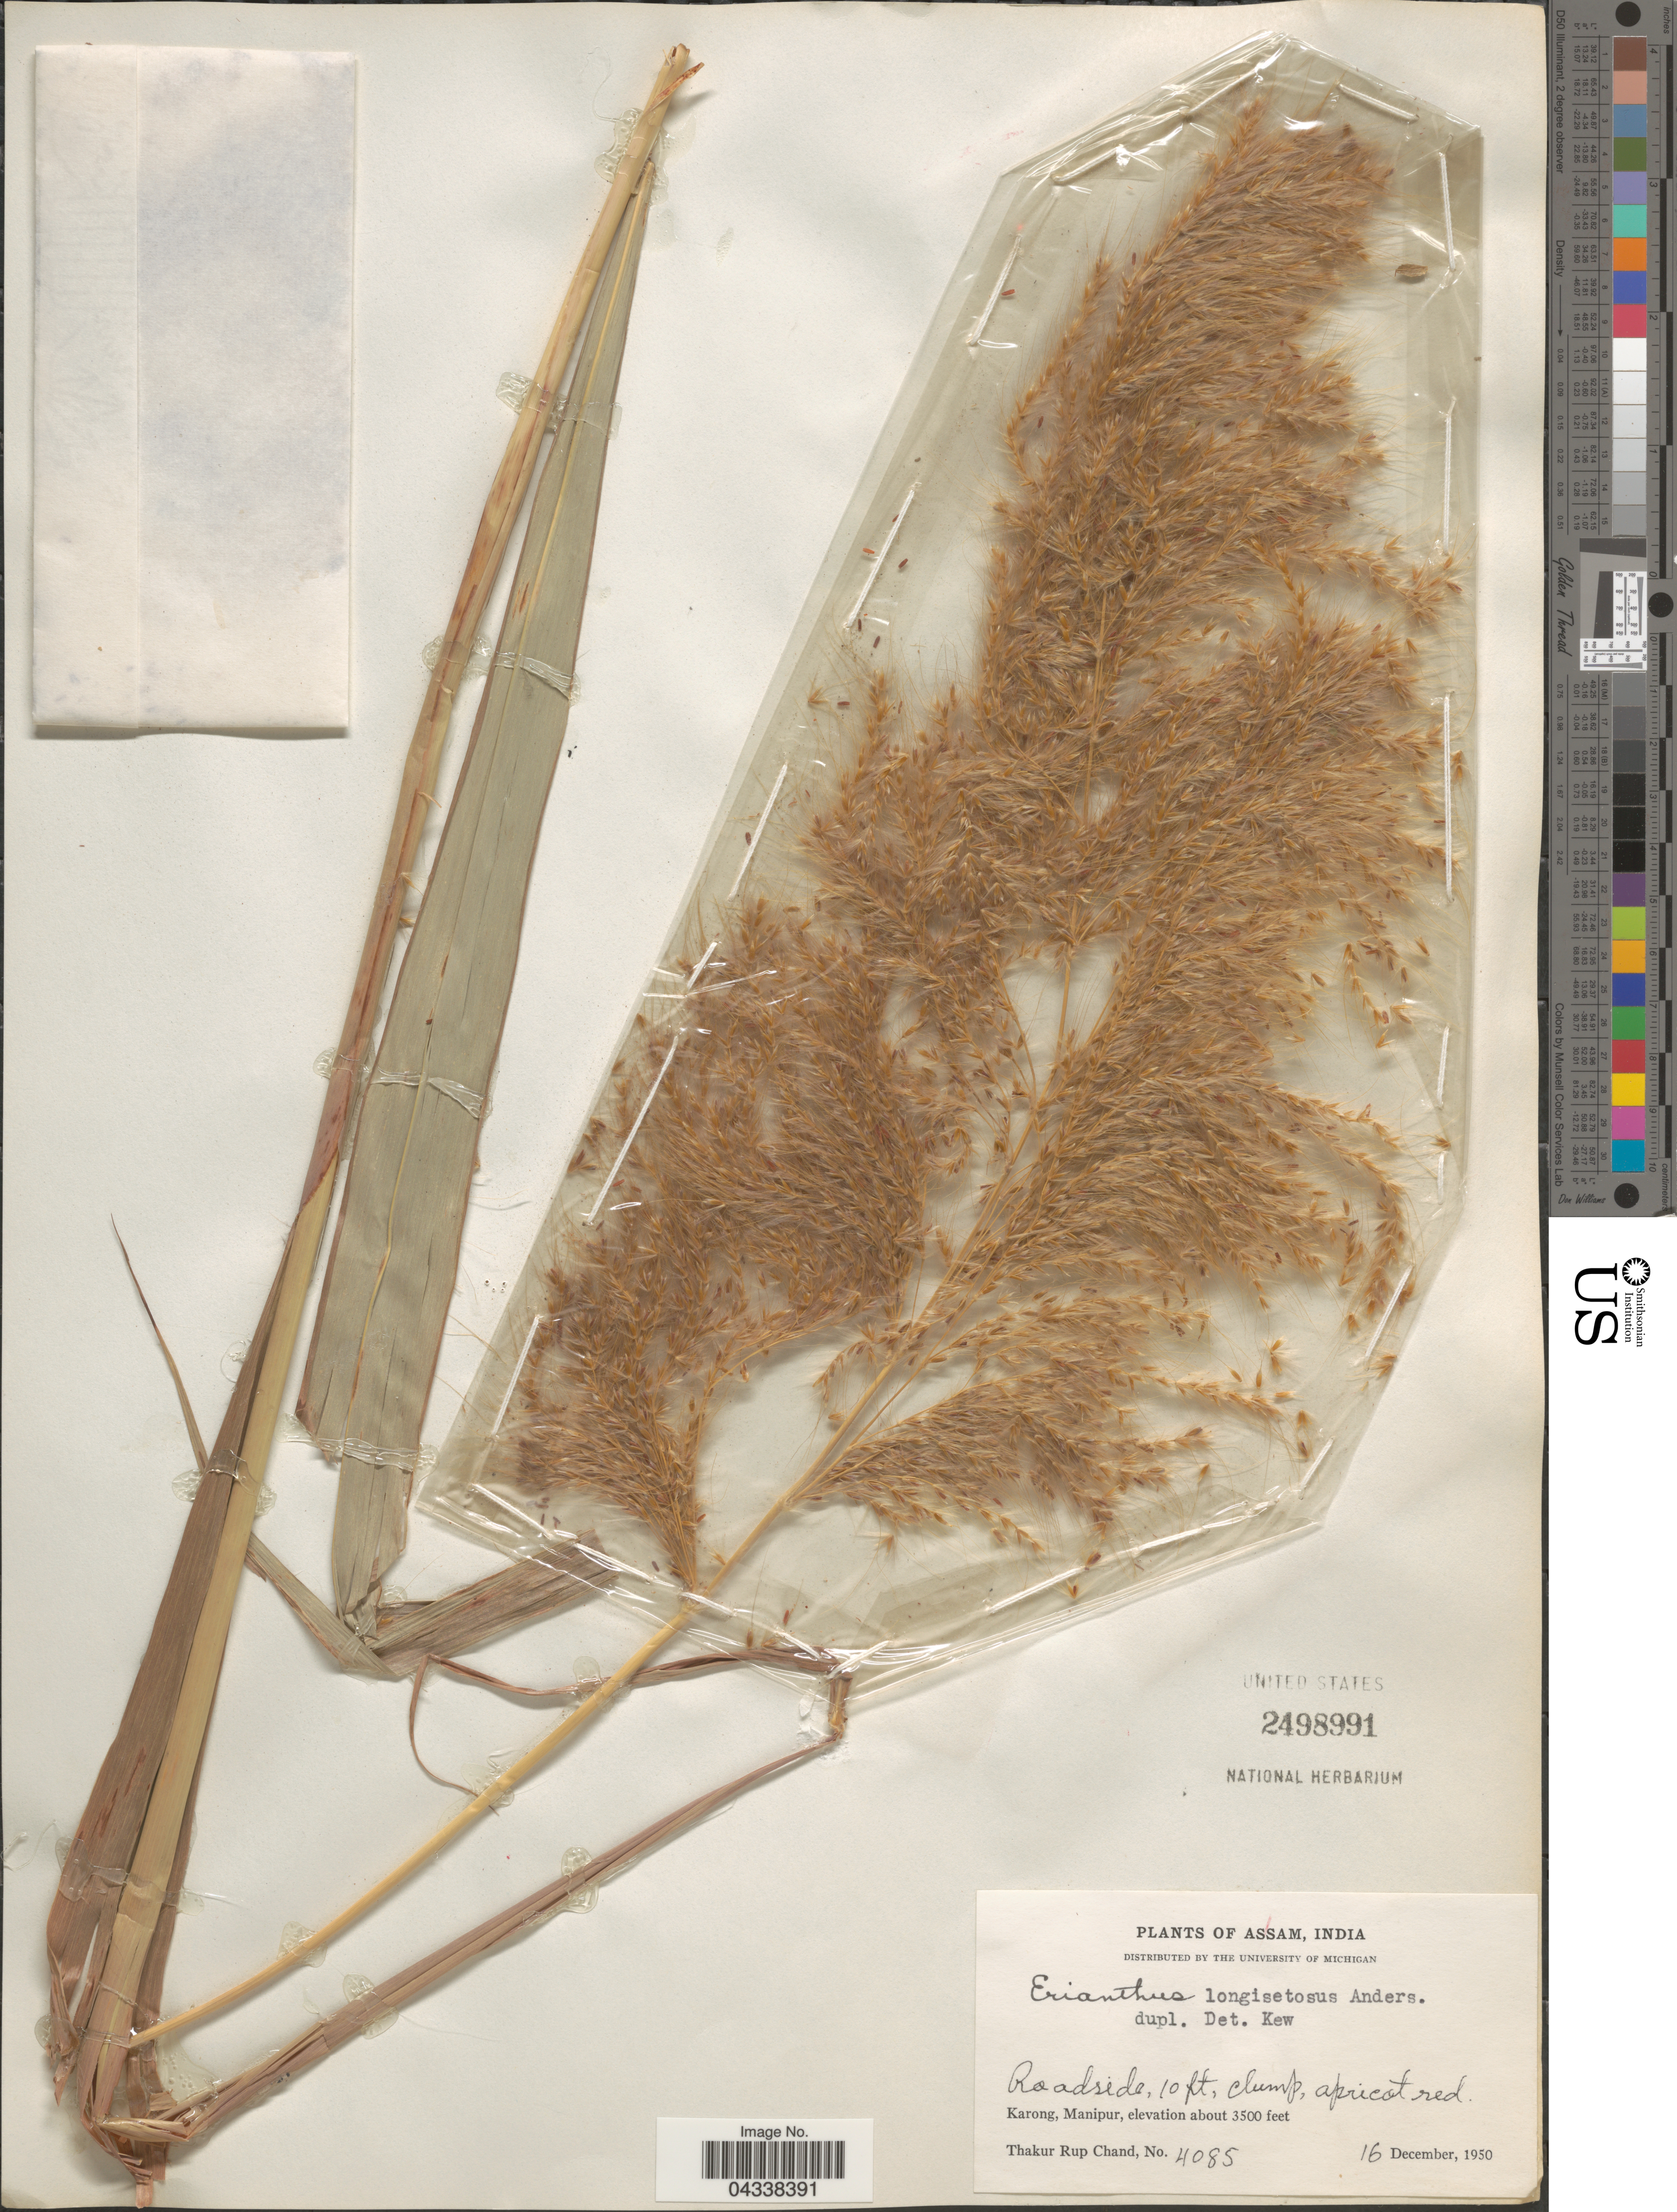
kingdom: Plantae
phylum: Tracheophyta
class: Liliopsida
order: Poales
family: Poaceae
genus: Saccharum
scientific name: Saccharum longisetosum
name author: V. Naray. ex Bor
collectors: T. R. Chand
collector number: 4085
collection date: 1950-12-16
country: India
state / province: Manipur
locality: Karong, Manipur.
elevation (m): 1067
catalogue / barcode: US 2498991